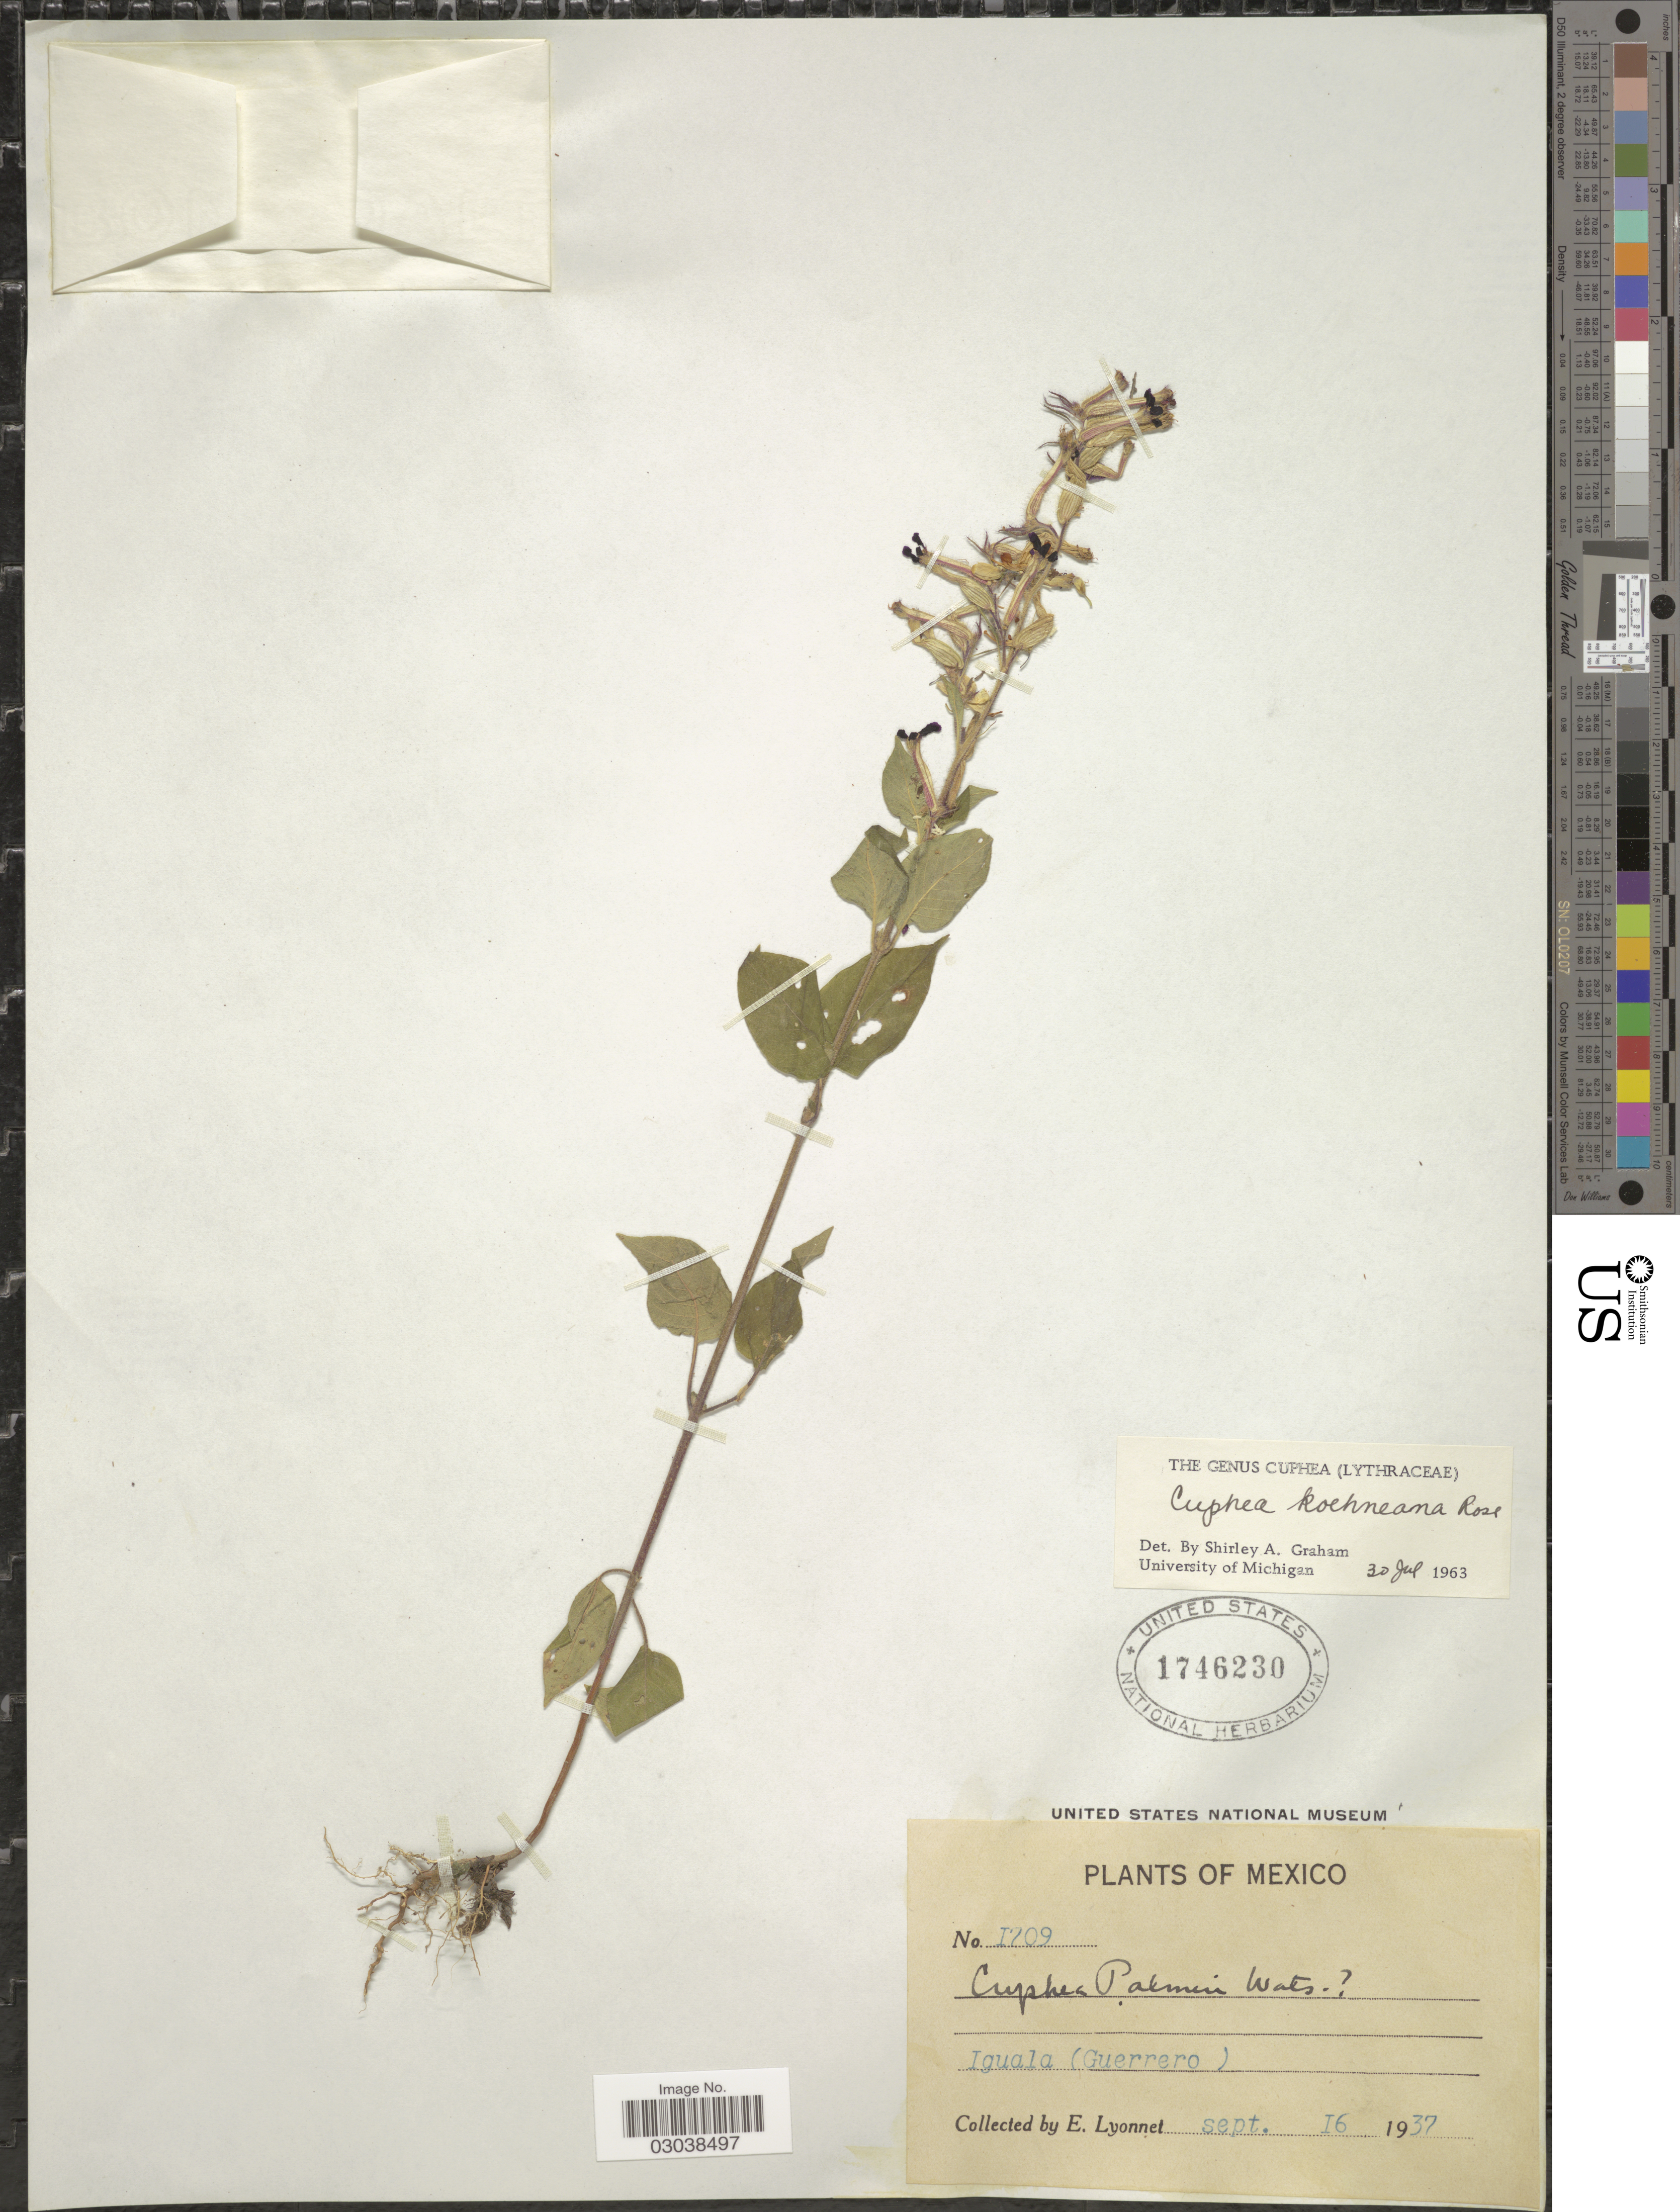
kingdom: Plantae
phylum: Tracheophyta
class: Magnoliopsida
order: Myrtales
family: Lythraceae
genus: Cuphea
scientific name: Cuphea koehneana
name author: Rose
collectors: E. Lyonnet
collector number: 1709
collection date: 1937-09-16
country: Mexico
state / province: Guerrero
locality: Iguala.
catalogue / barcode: US 1746230